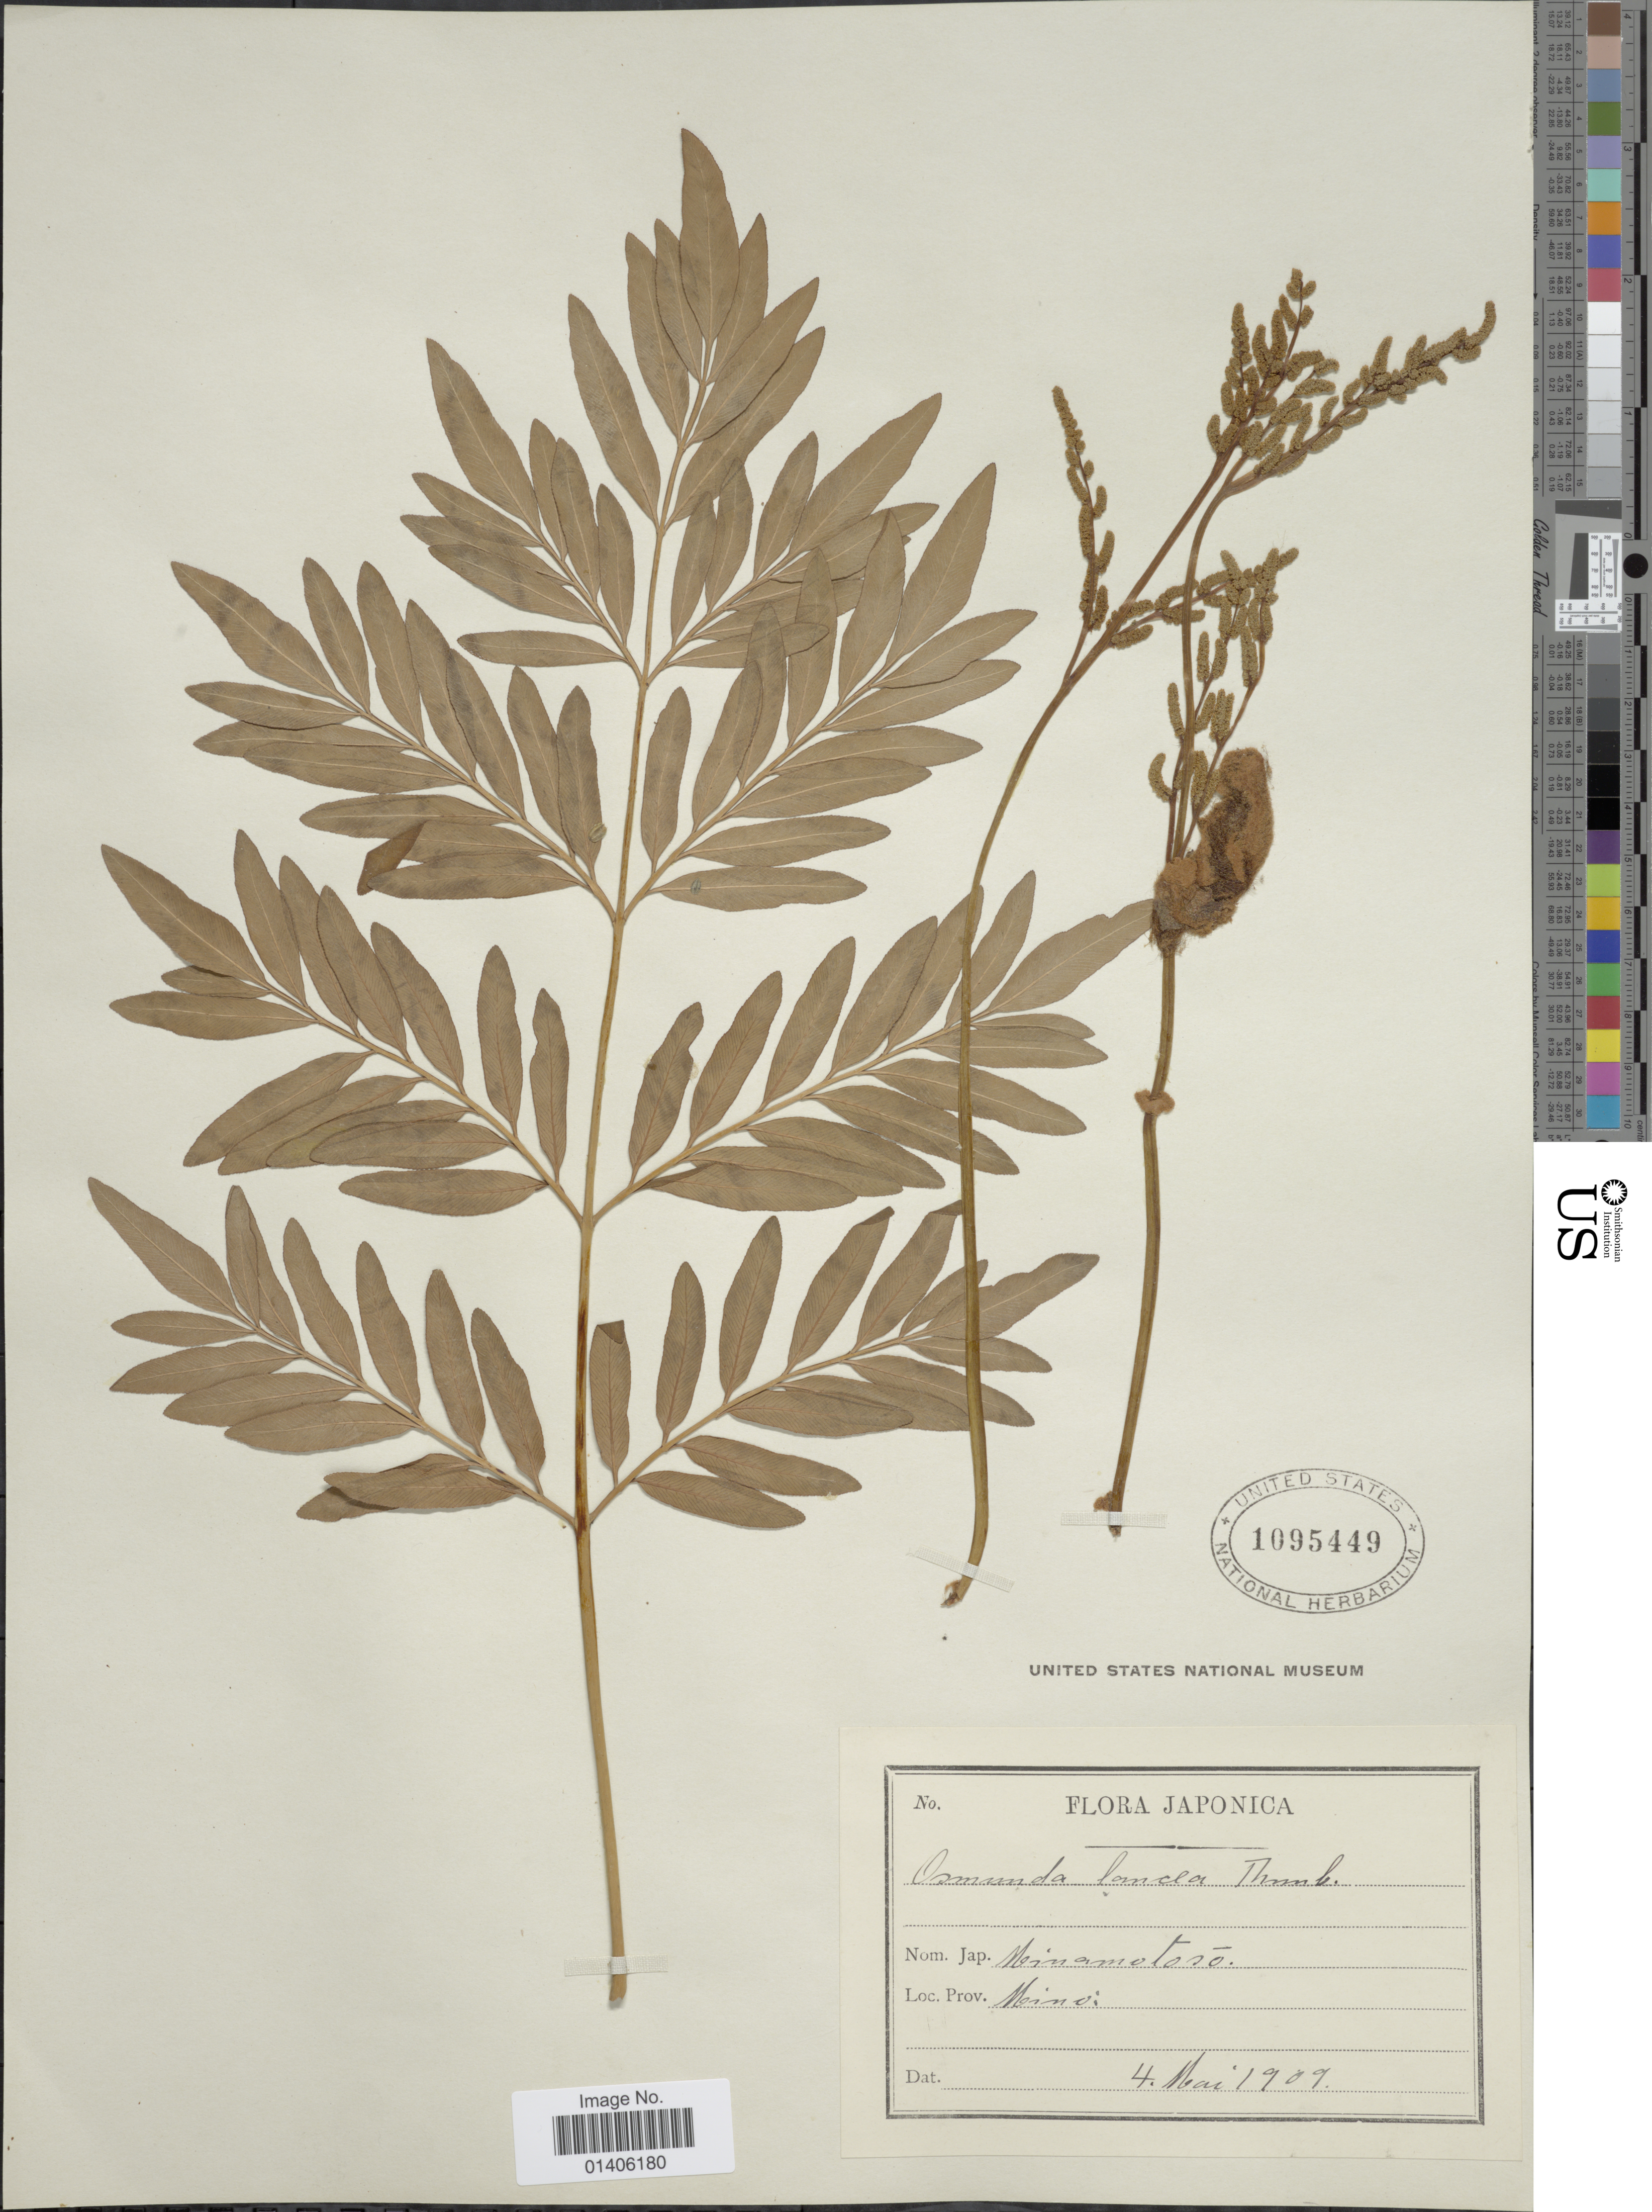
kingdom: Plantae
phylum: Tracheophyta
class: Polypodiopsida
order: Osmundales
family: Osmundaceae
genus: Osmunda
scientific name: Osmunda lancea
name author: Thunb.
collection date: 1909-05-04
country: Japan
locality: Minamotoso, Mino:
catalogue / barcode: US 1095449